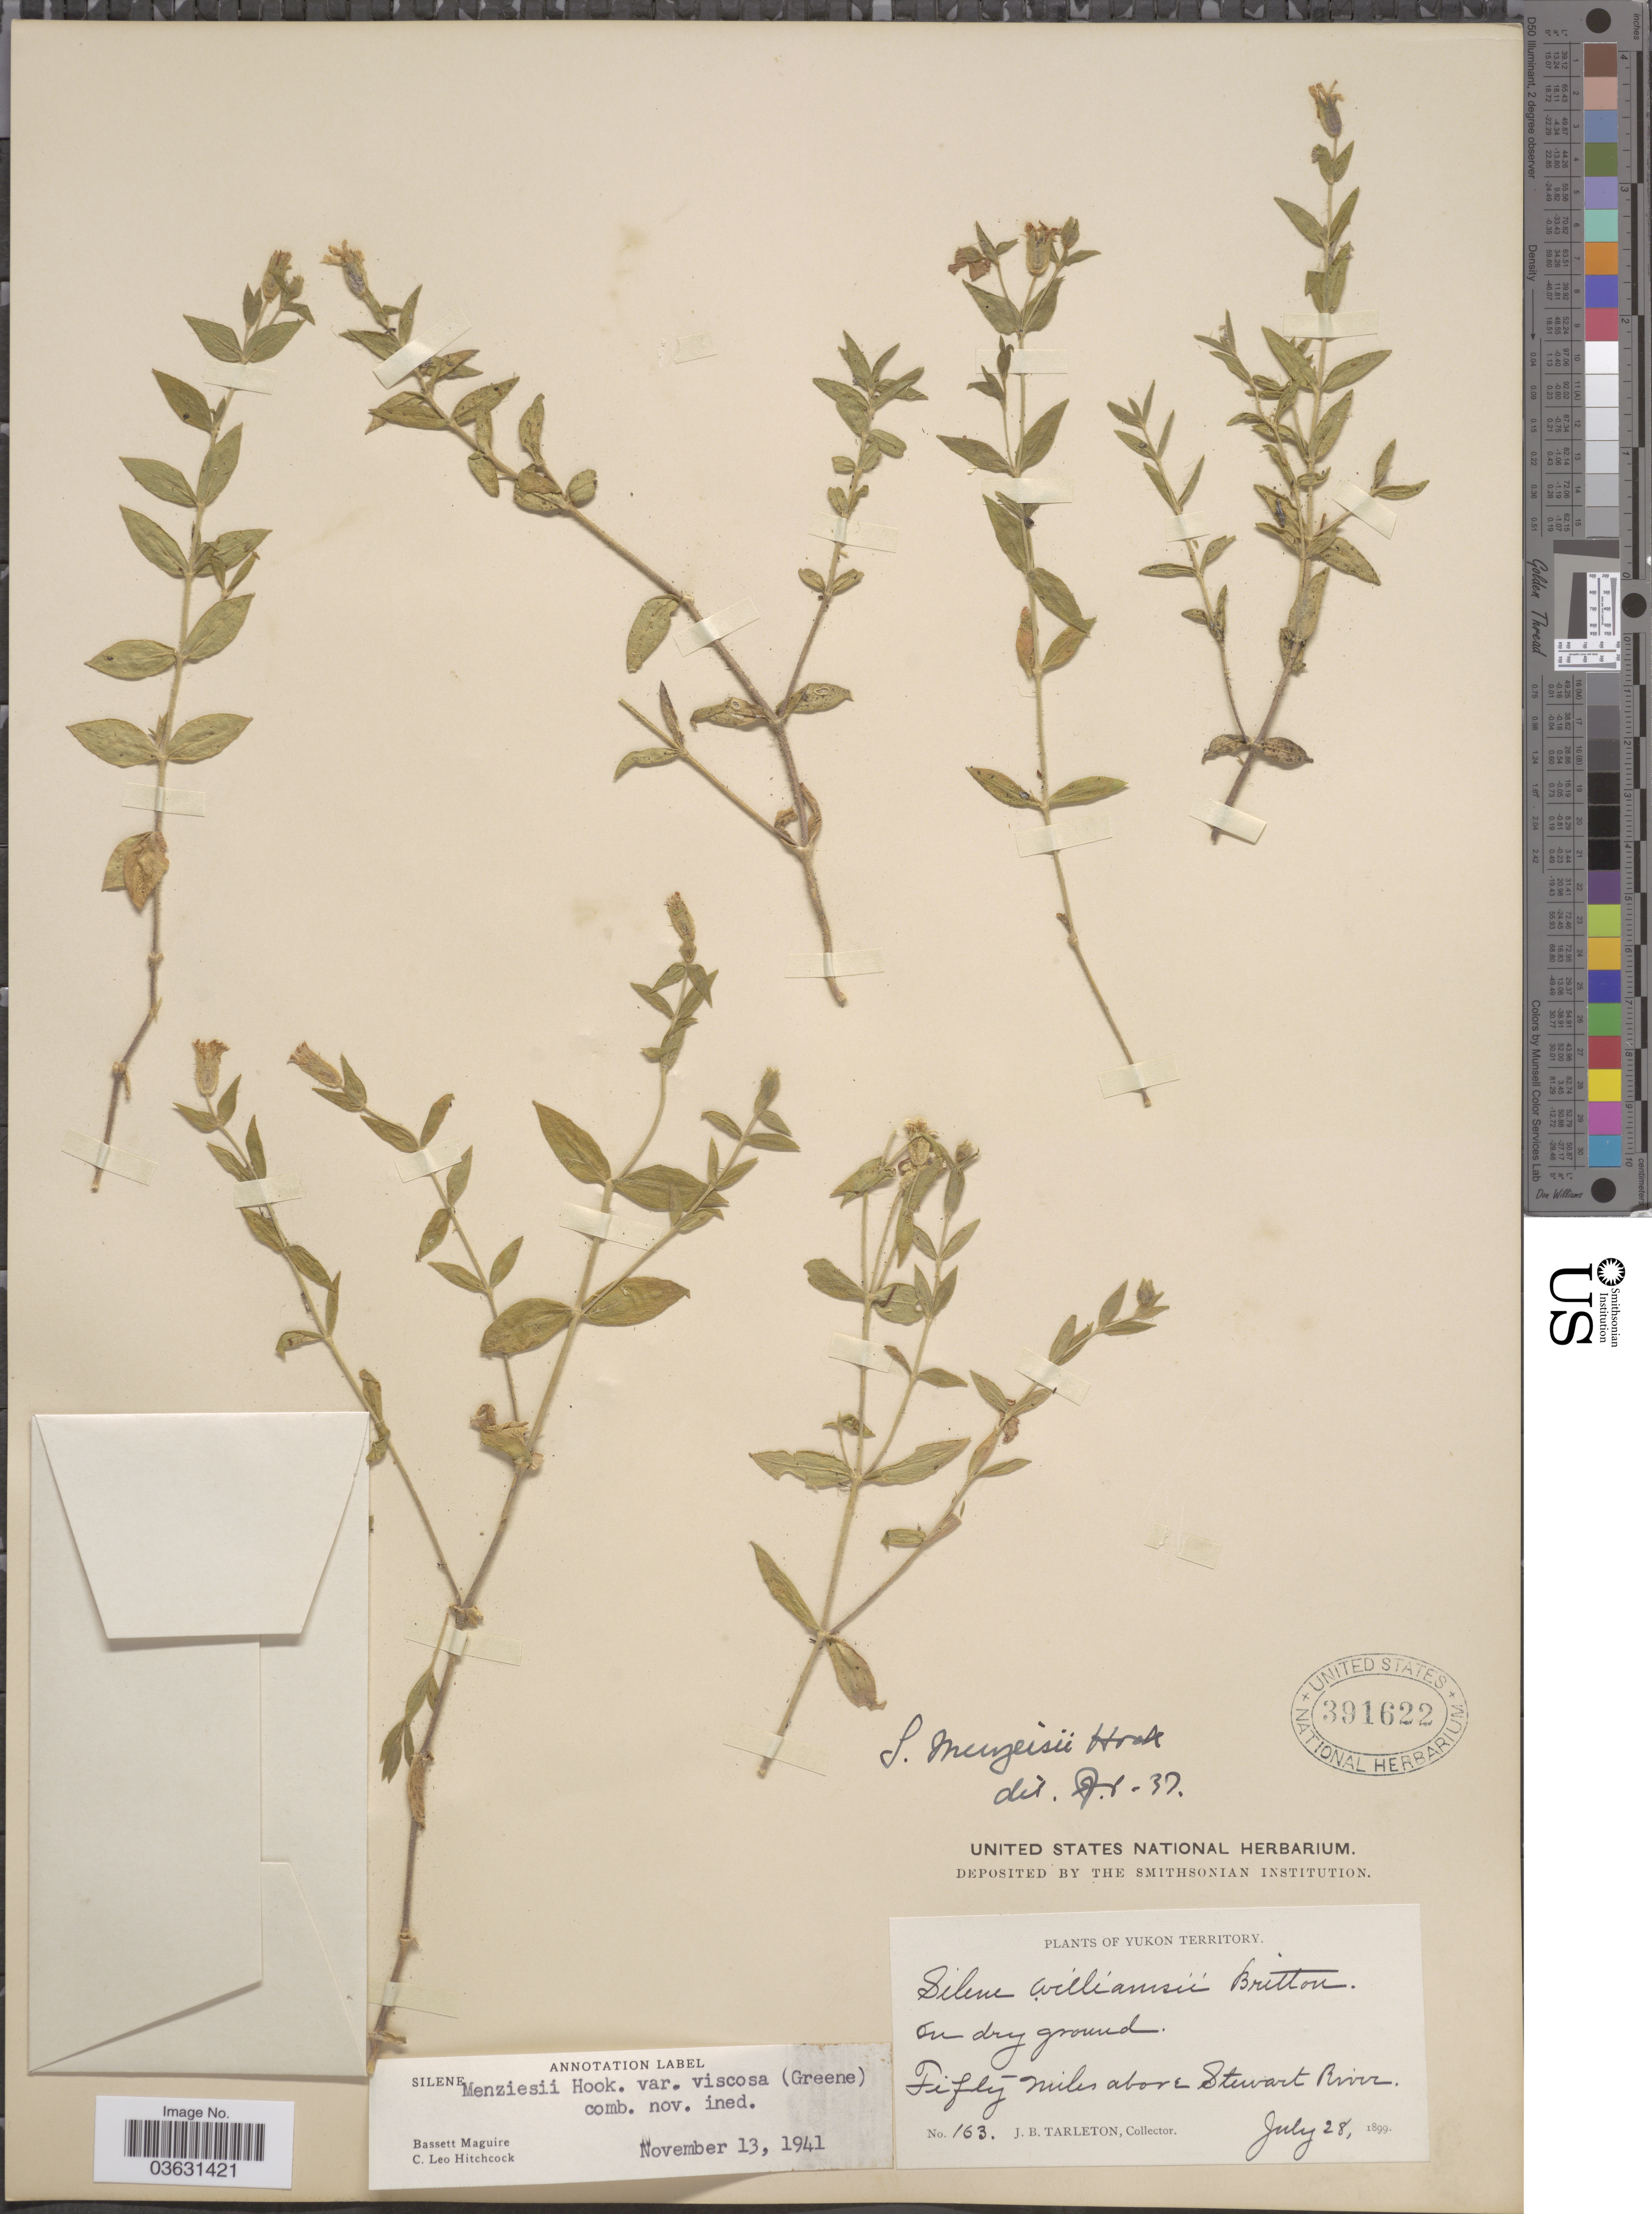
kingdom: Plantae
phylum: Tracheophyta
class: Magnoliopsida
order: Caryophyllales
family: Caryophyllaceae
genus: Silene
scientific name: Silene menziesii var. viscosa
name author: (Greene) C.L. Hitchc. & Maguire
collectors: J. Tarleton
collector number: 163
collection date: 1899-07-28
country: Canada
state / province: Yukon Territory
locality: Fifty miles above Stewart River.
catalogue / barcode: US 391622